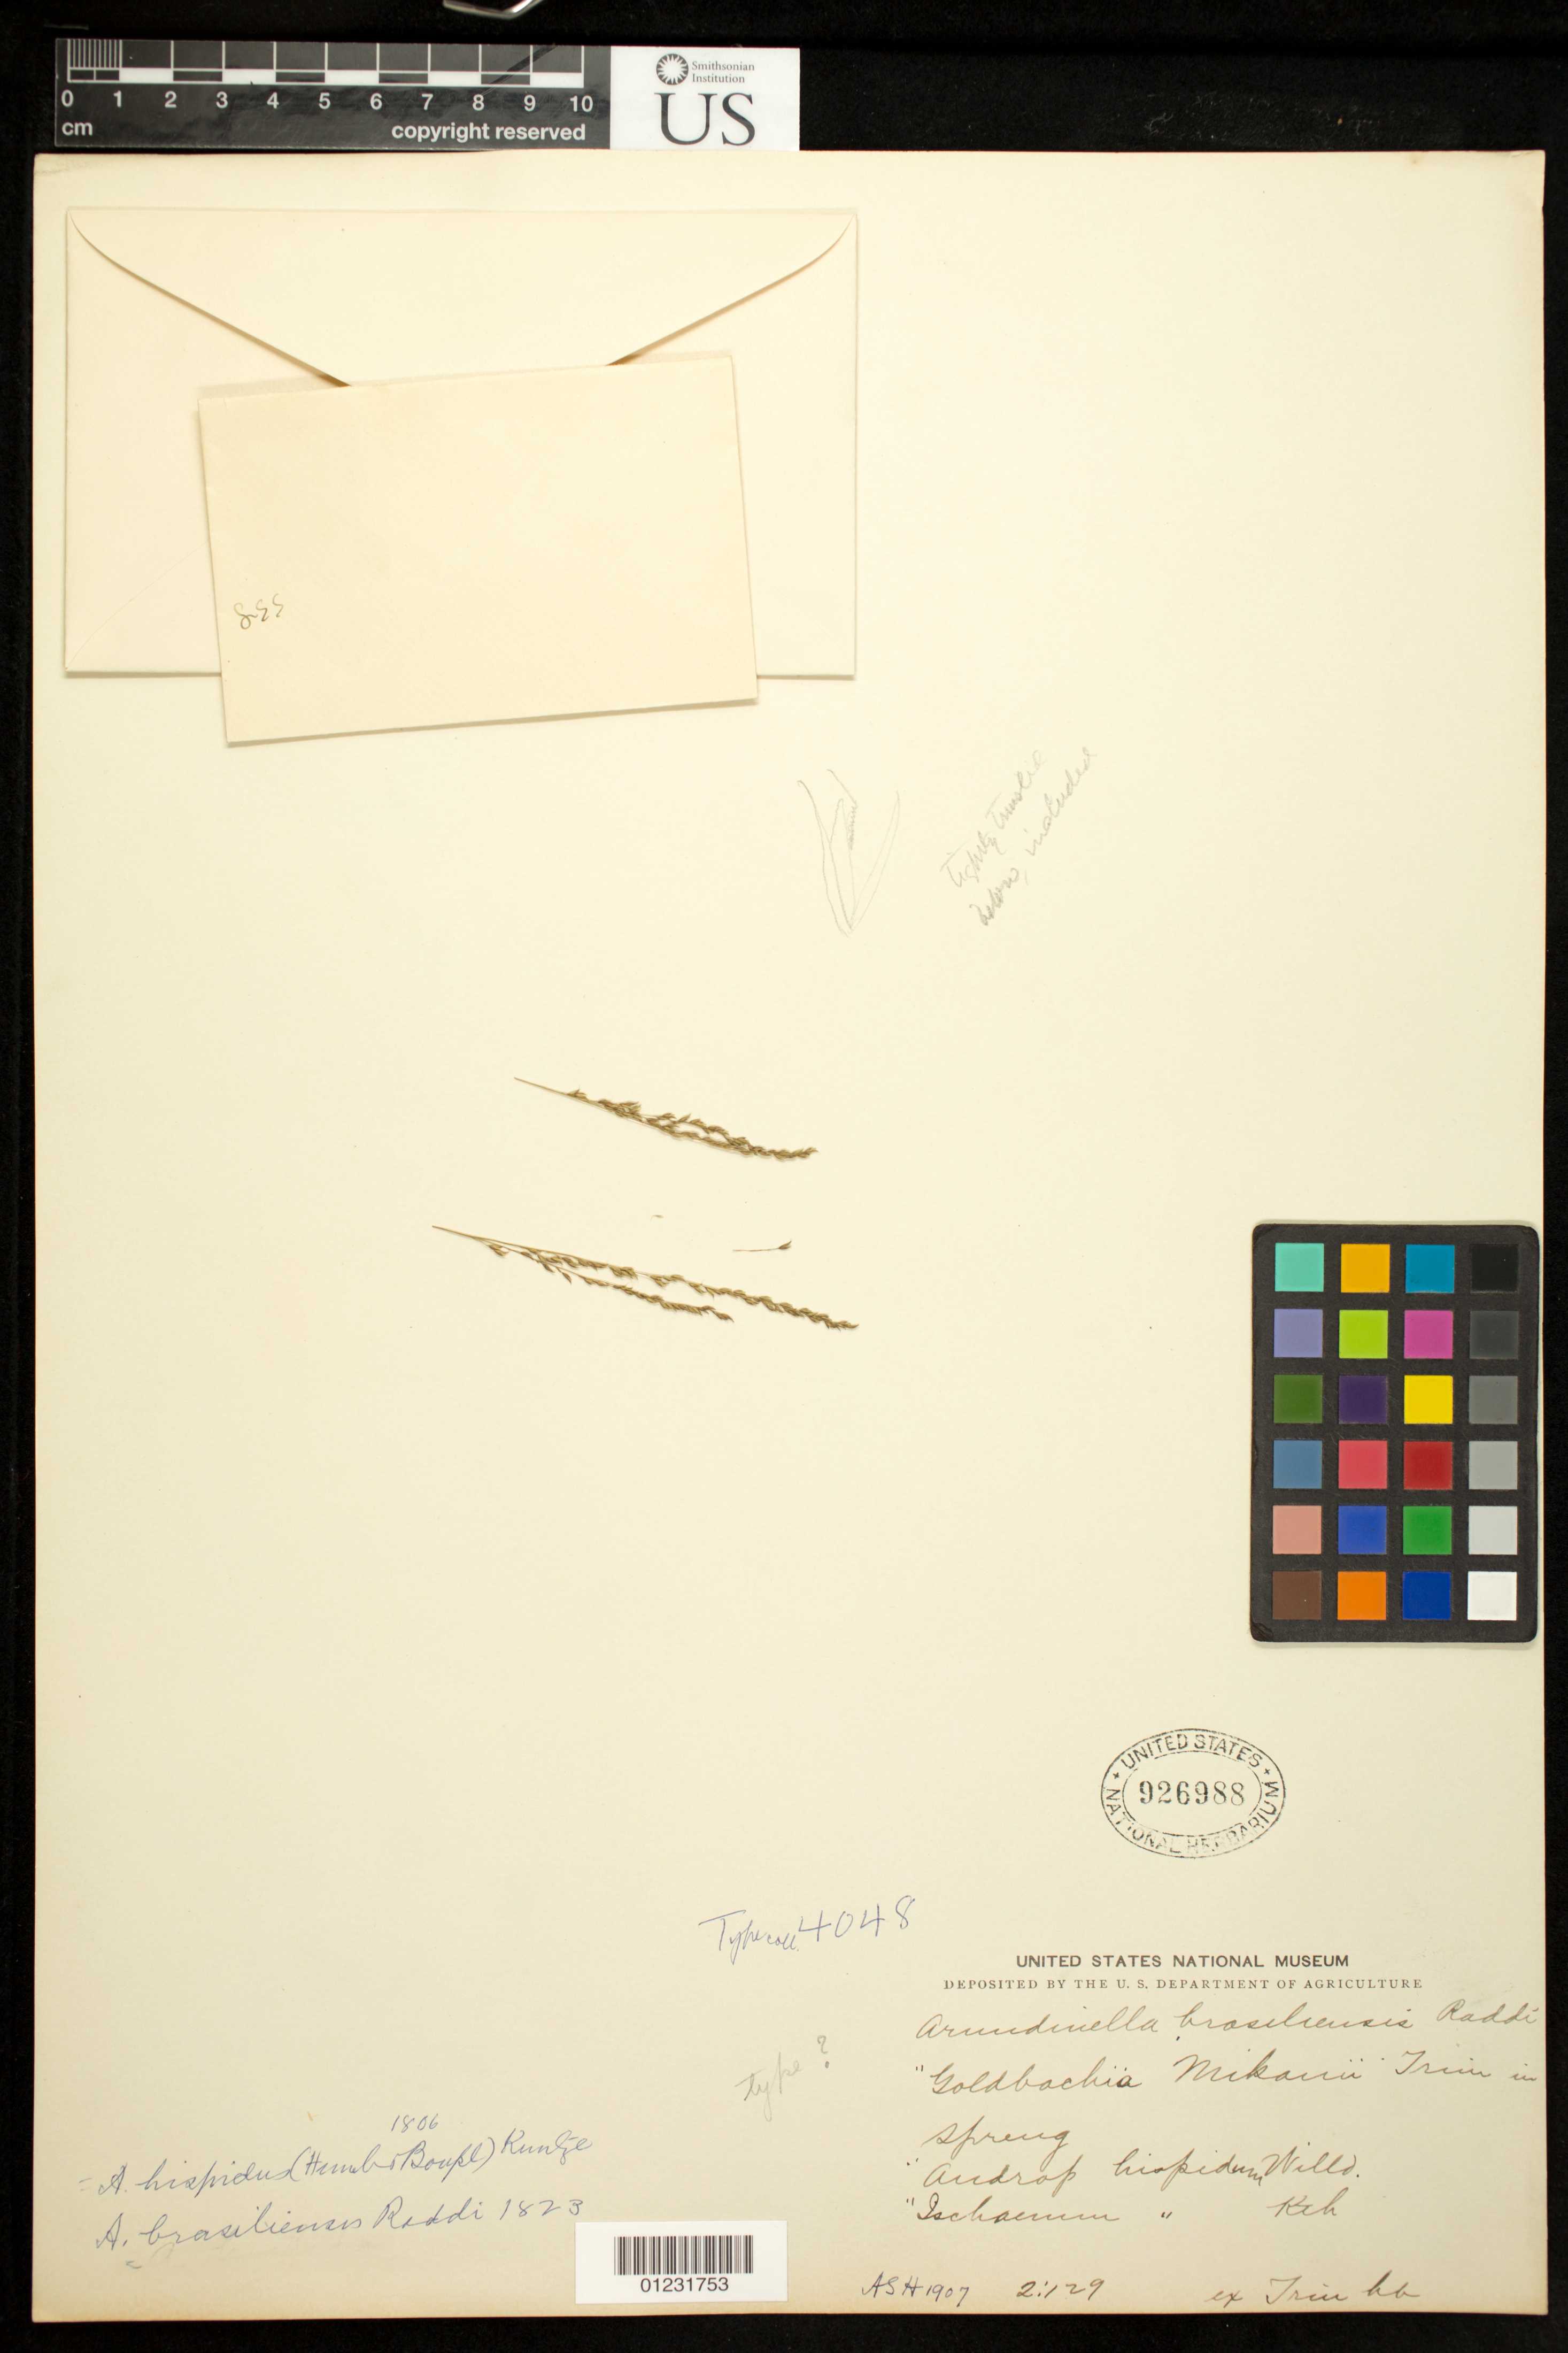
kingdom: Plantae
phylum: Tracheophyta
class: Liliopsida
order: Poales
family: Poaceae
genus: Arundinella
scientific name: Arundinella brasiliensis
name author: Raddi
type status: Possible Type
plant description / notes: Fragmentary material of type specimen ex herb. Trin.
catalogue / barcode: US 926988